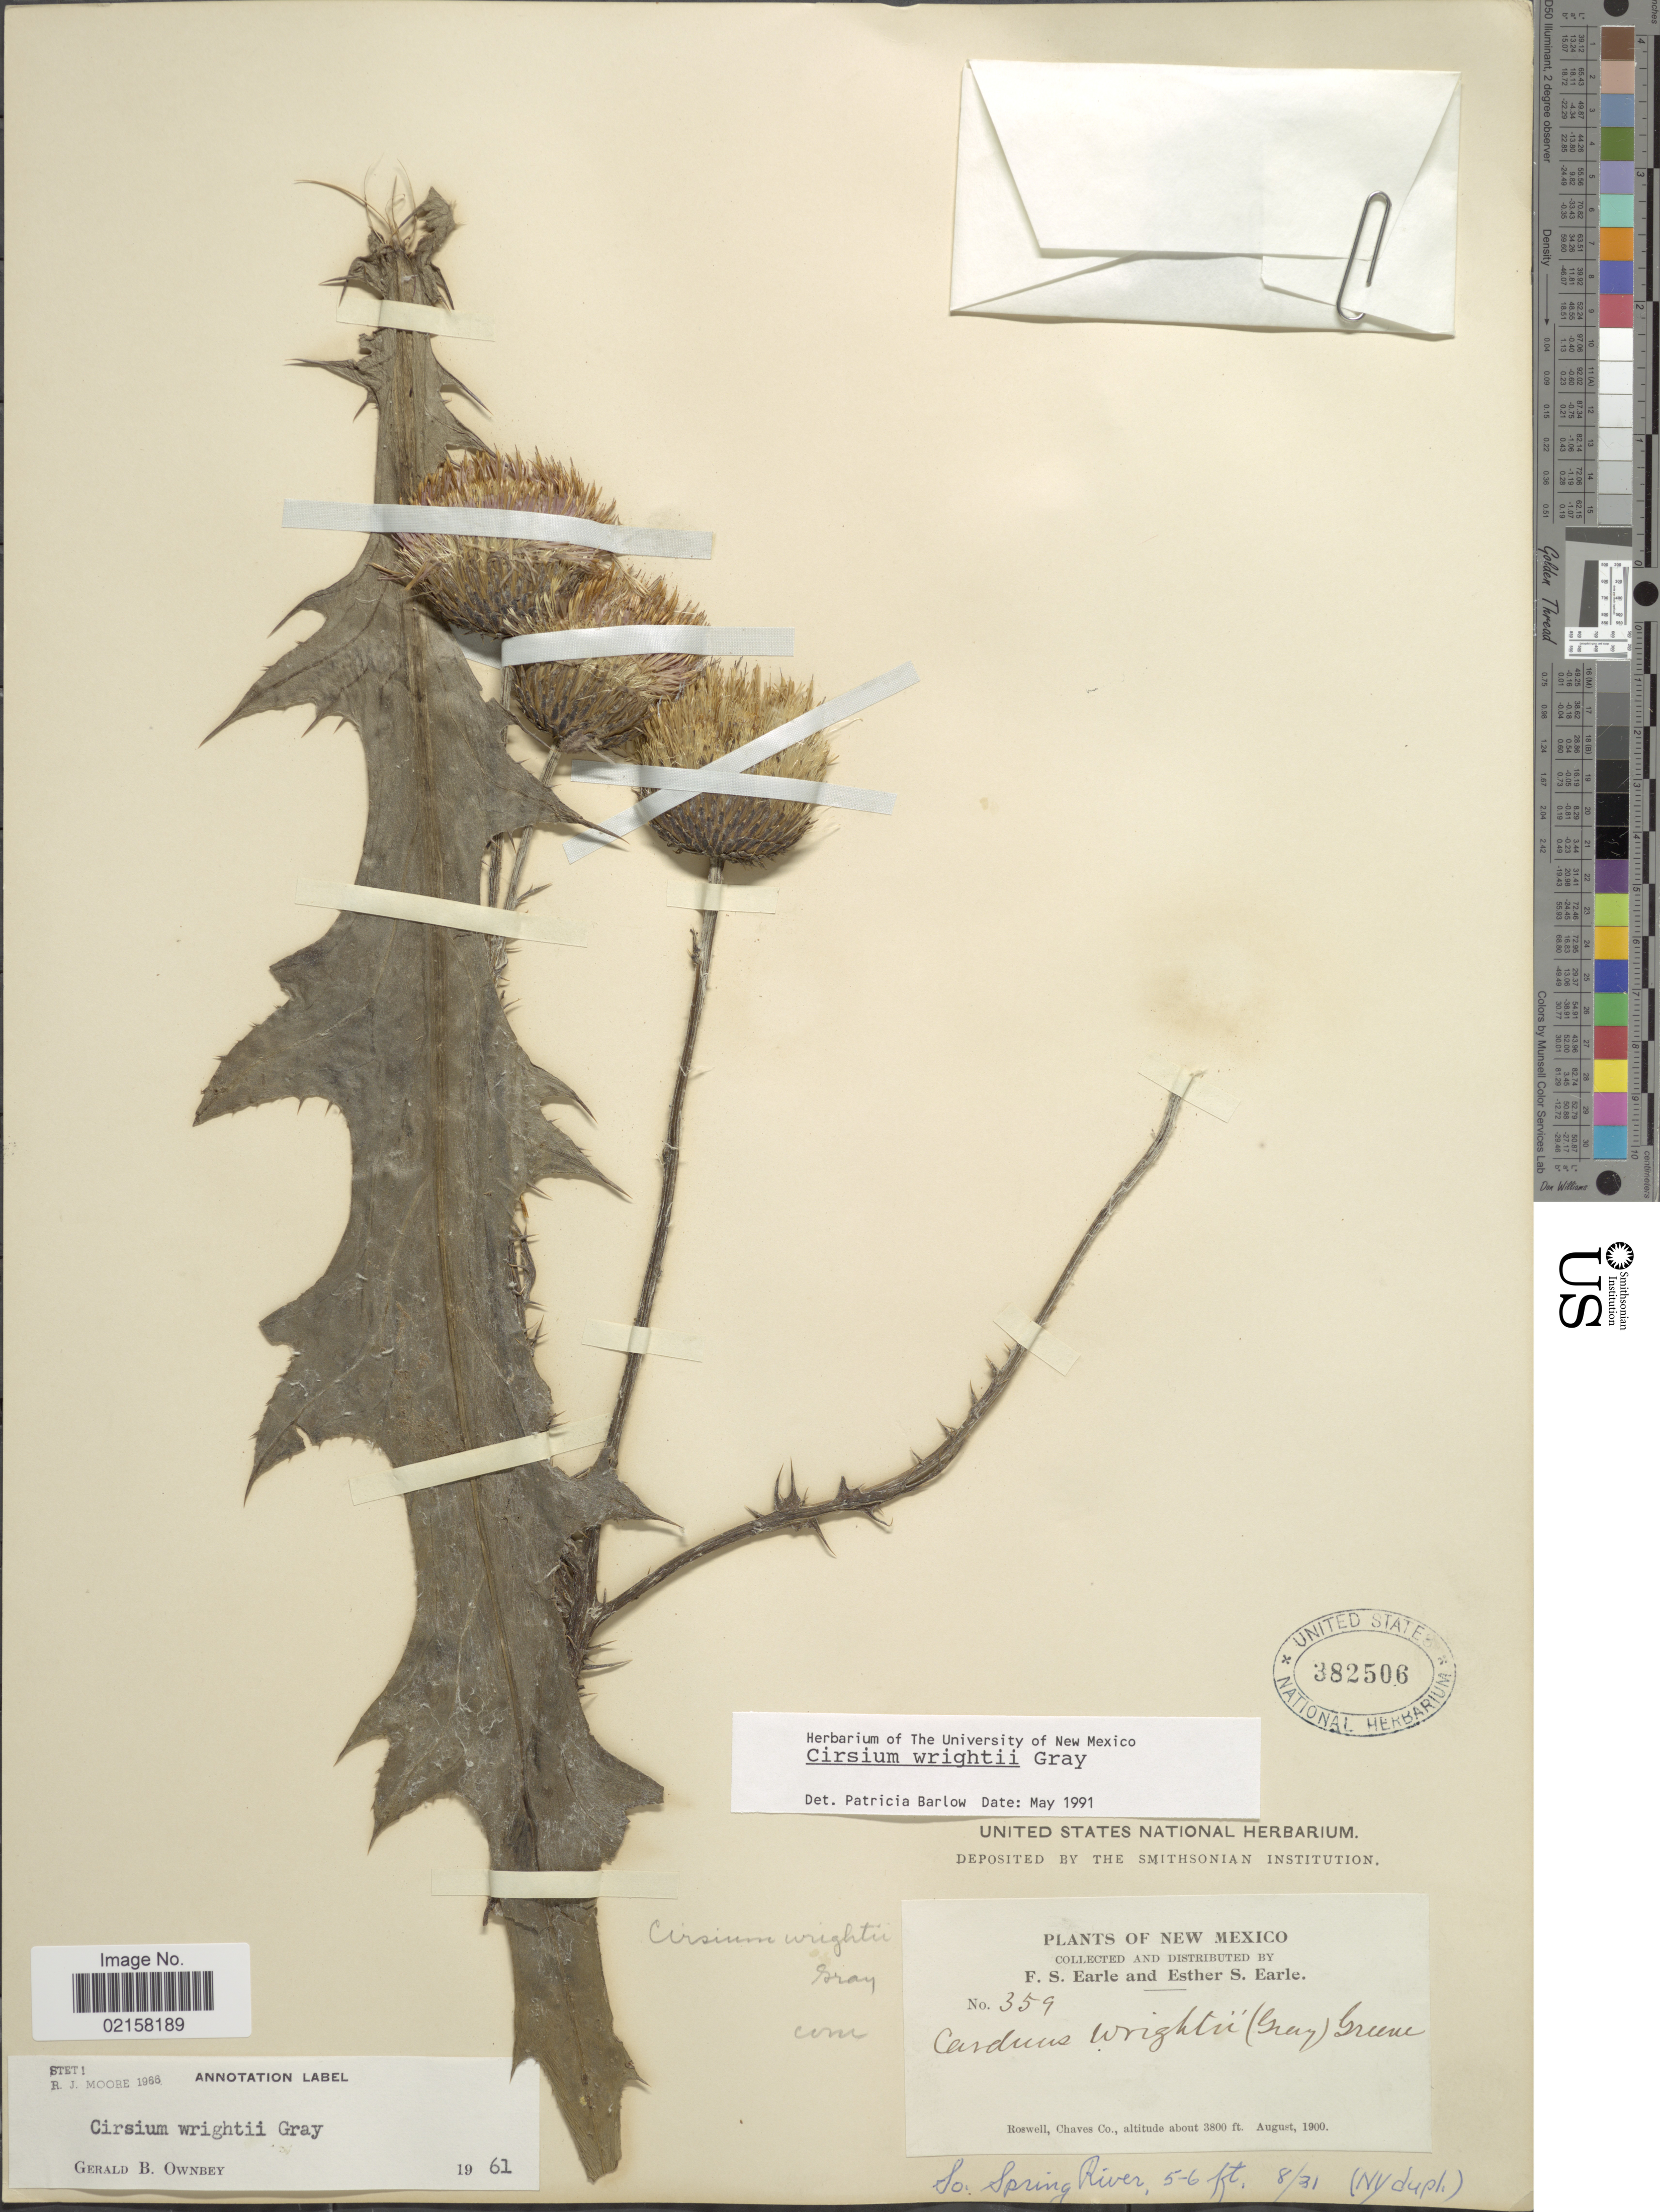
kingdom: Plantae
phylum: Tracheophyta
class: Magnoliopsida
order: Asterales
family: Asteraceae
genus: Cirsium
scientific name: Cirsium wrightii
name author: A. Gray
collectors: F. S. Earle & E. S. Earle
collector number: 359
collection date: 1900-08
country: United States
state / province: New Mexico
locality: Roswell, Chaves Co., So. Spring River.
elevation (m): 1158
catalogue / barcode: US 382506